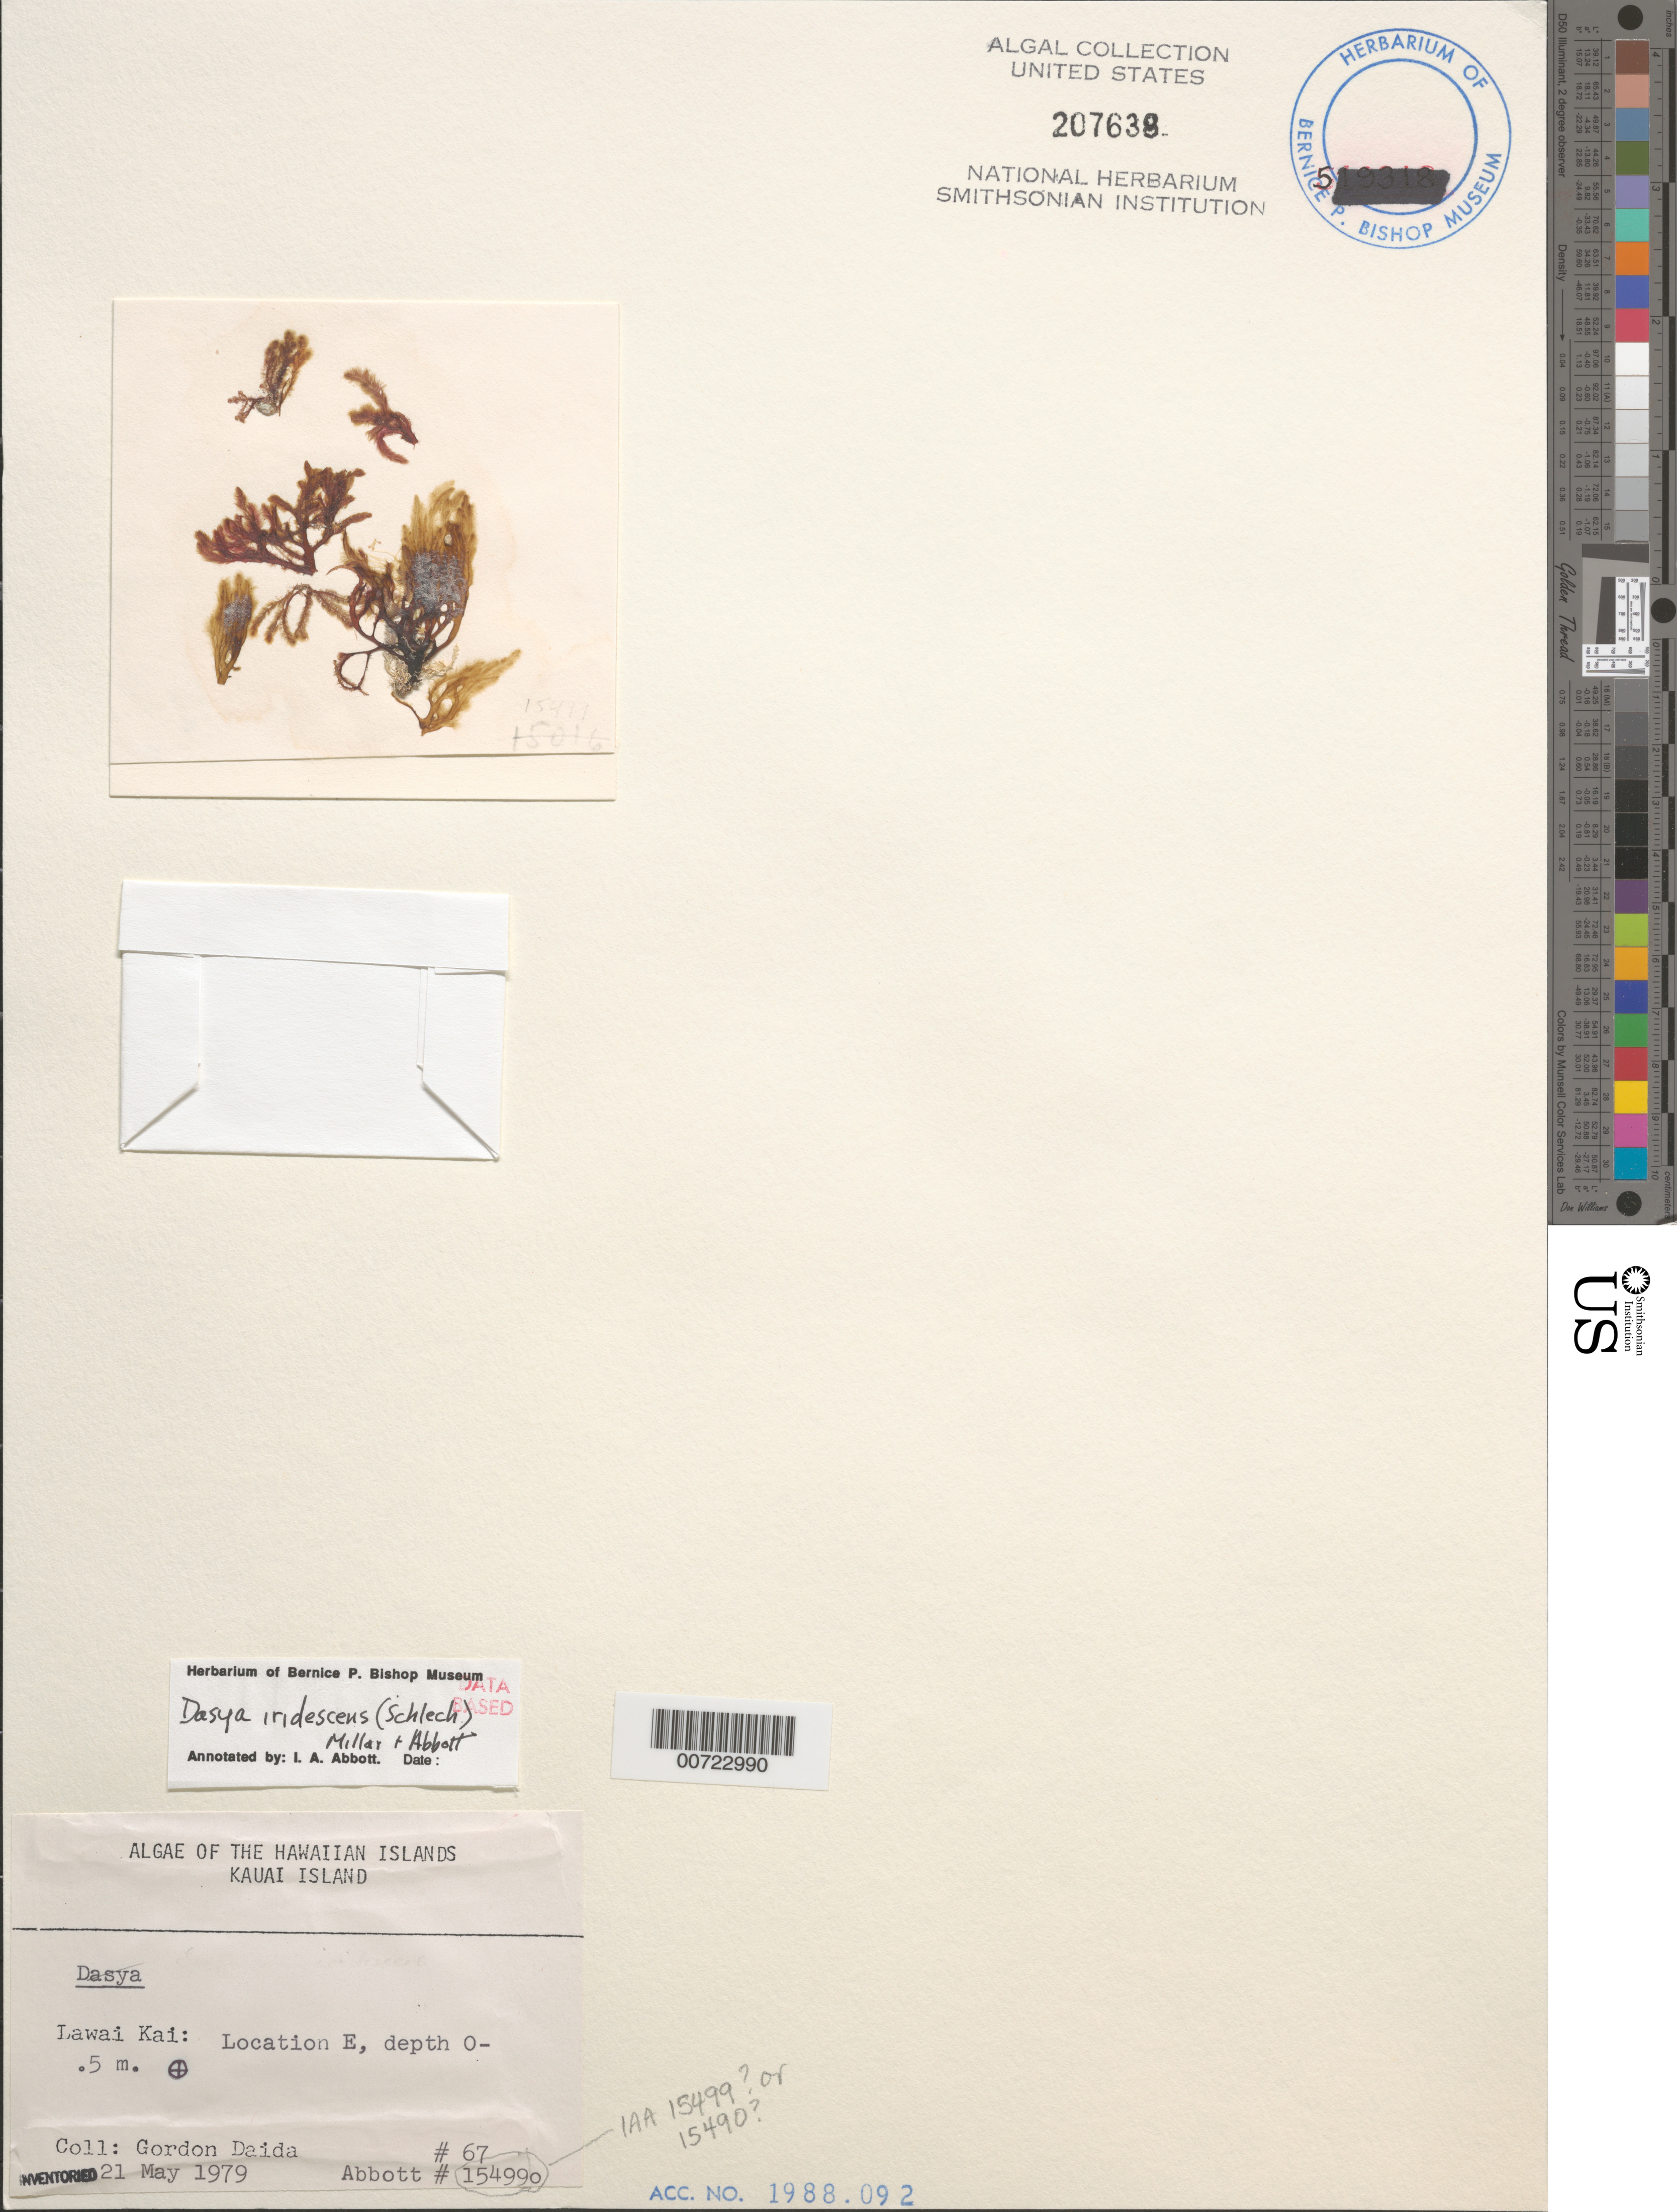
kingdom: Plantae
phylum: Rhodophyta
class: Florideophyceae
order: Ceramiales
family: Dasyaceae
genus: Dasya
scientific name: Dasya iridescens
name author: (Schlech) A.J.K. Millar & I.A. Abbott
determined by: Abbott, Isabella A.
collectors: G. Daida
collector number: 67 & IAA 15499 or IAA 15490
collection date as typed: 21 May 1979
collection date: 1979-05-21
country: United States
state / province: Hawaii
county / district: Kauai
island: Kaua'i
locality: Lawai Kai, Location E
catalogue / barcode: US 207638